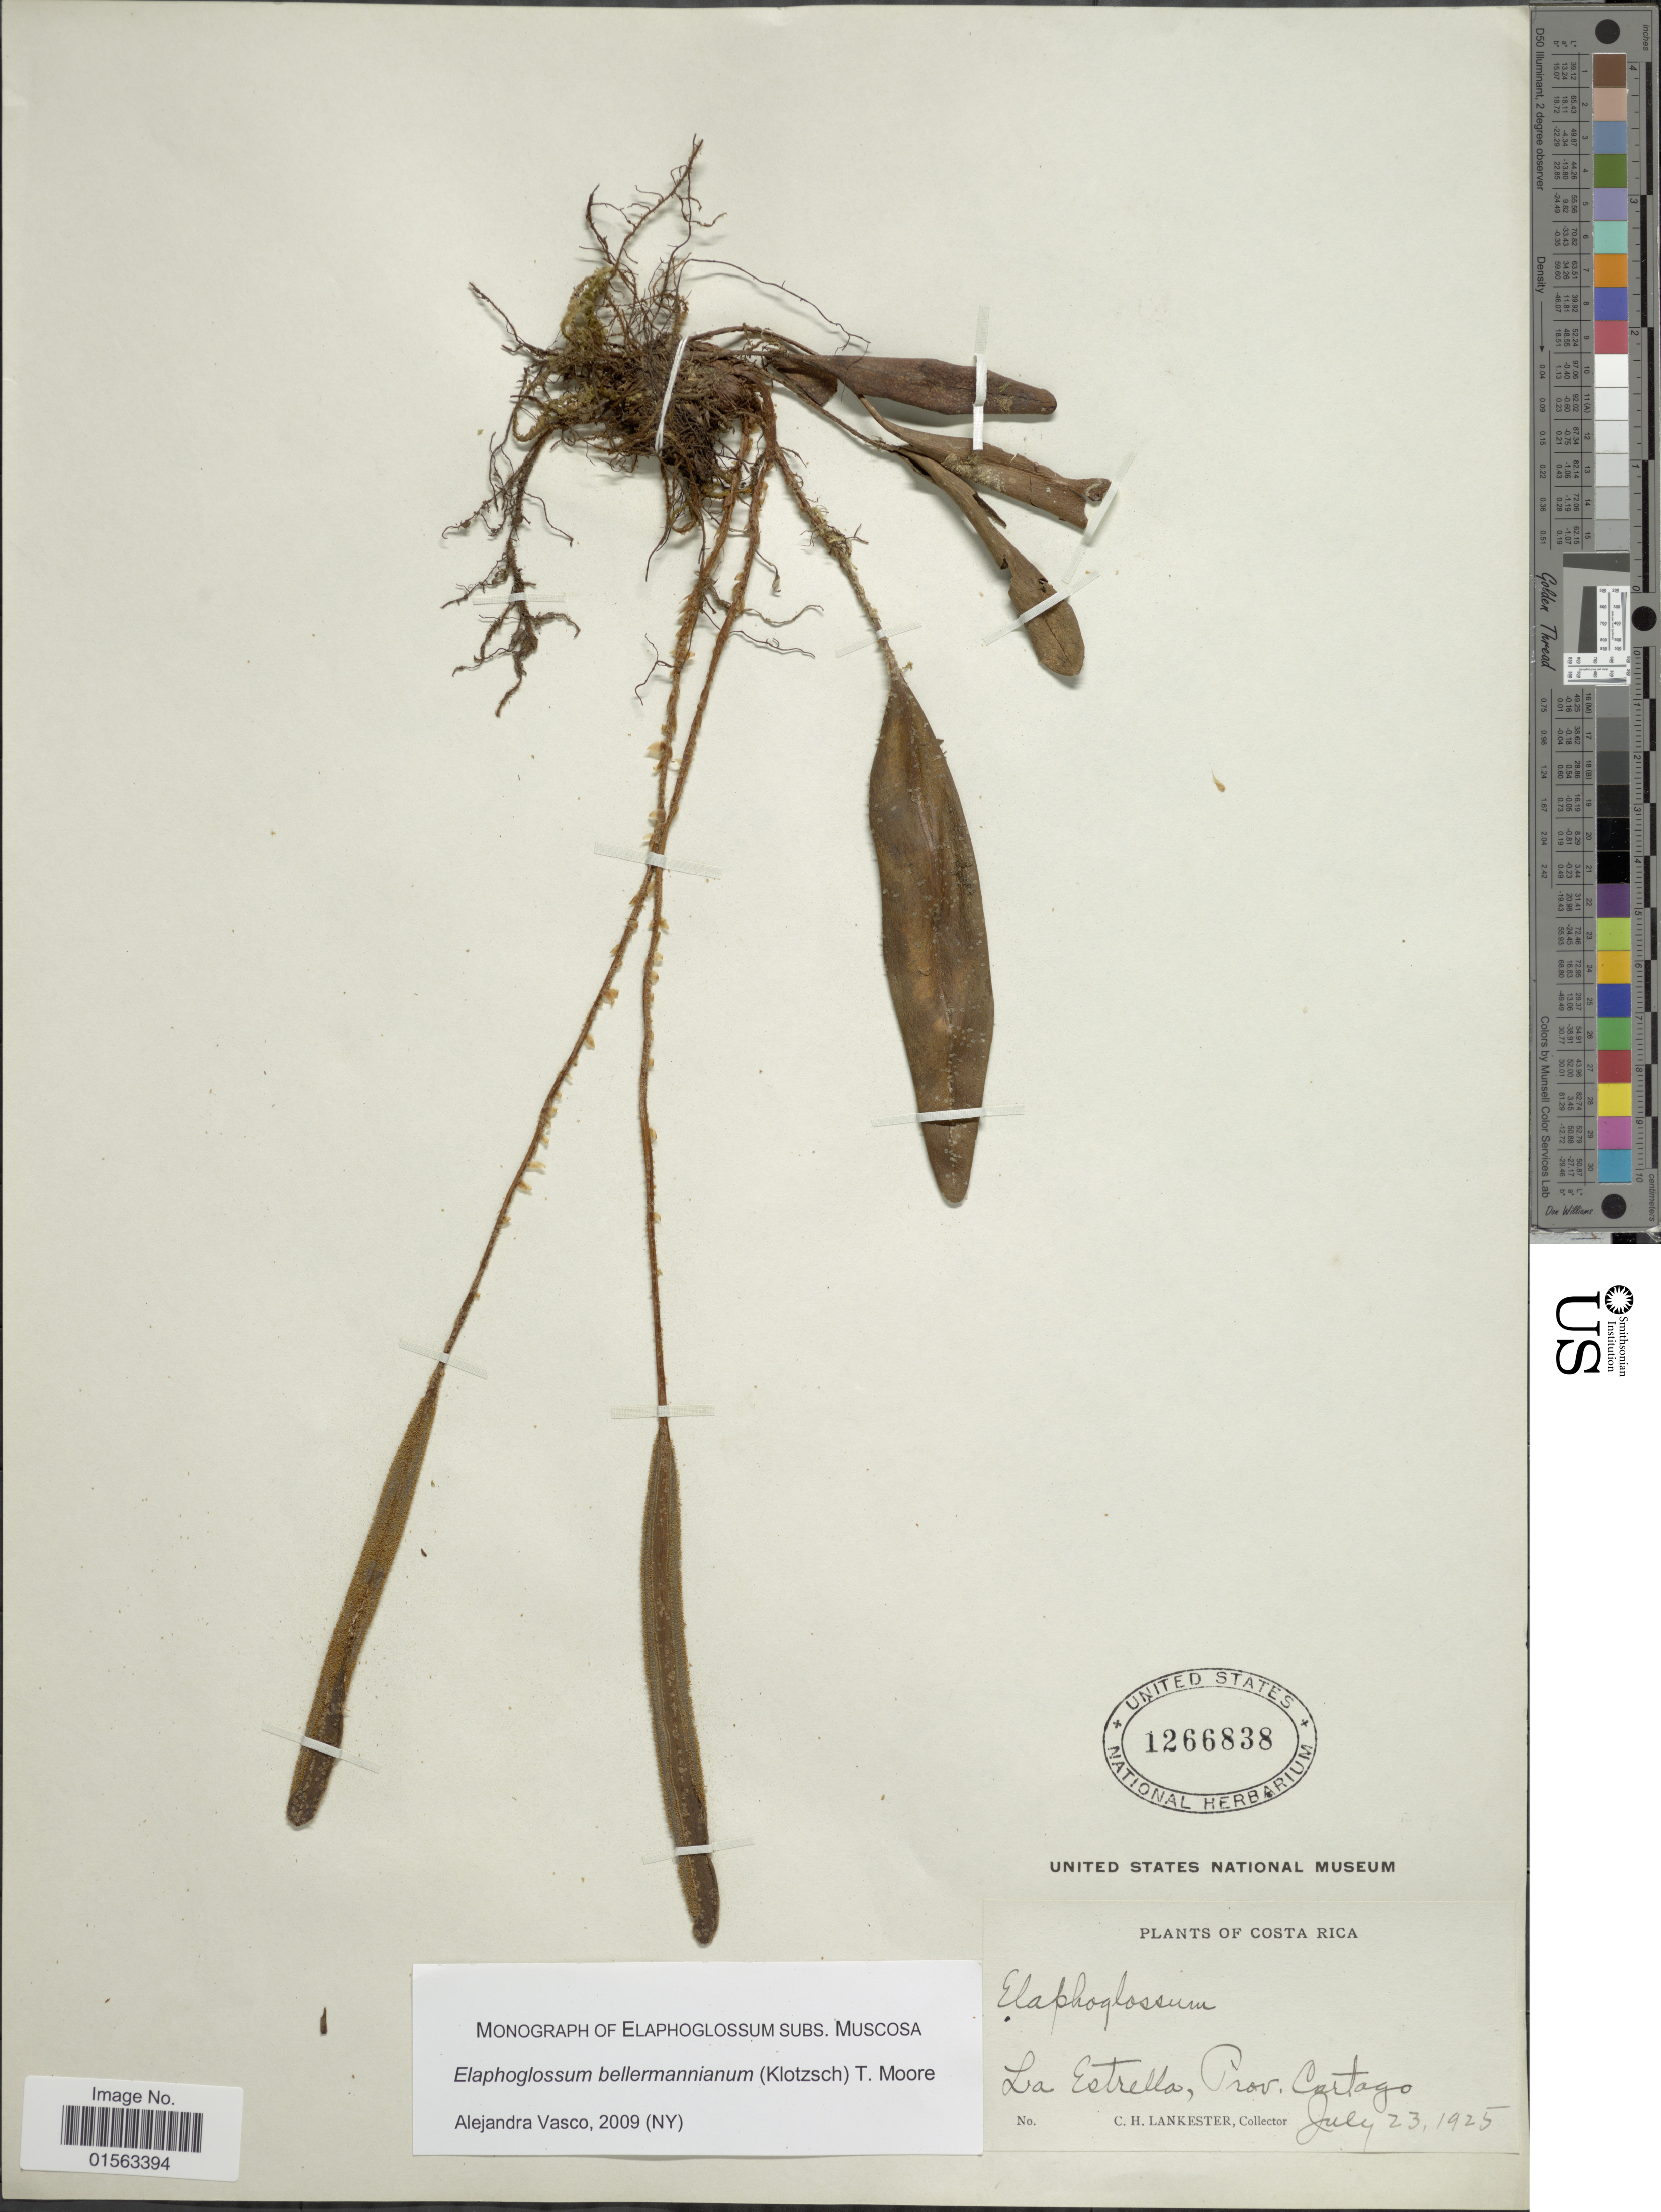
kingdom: Plantae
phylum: Tracheophyta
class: Polypodiopsida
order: Polypodiales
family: Dryopteridaceae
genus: Elaphoglossum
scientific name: Elaphoglossum bellermannianum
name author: (Klotzsch) T. Moore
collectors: C. H. Lankester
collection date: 1925-07-23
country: Costa Rica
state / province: Cartago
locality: La Estrella, Prov. Cartago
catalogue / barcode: US 1266838